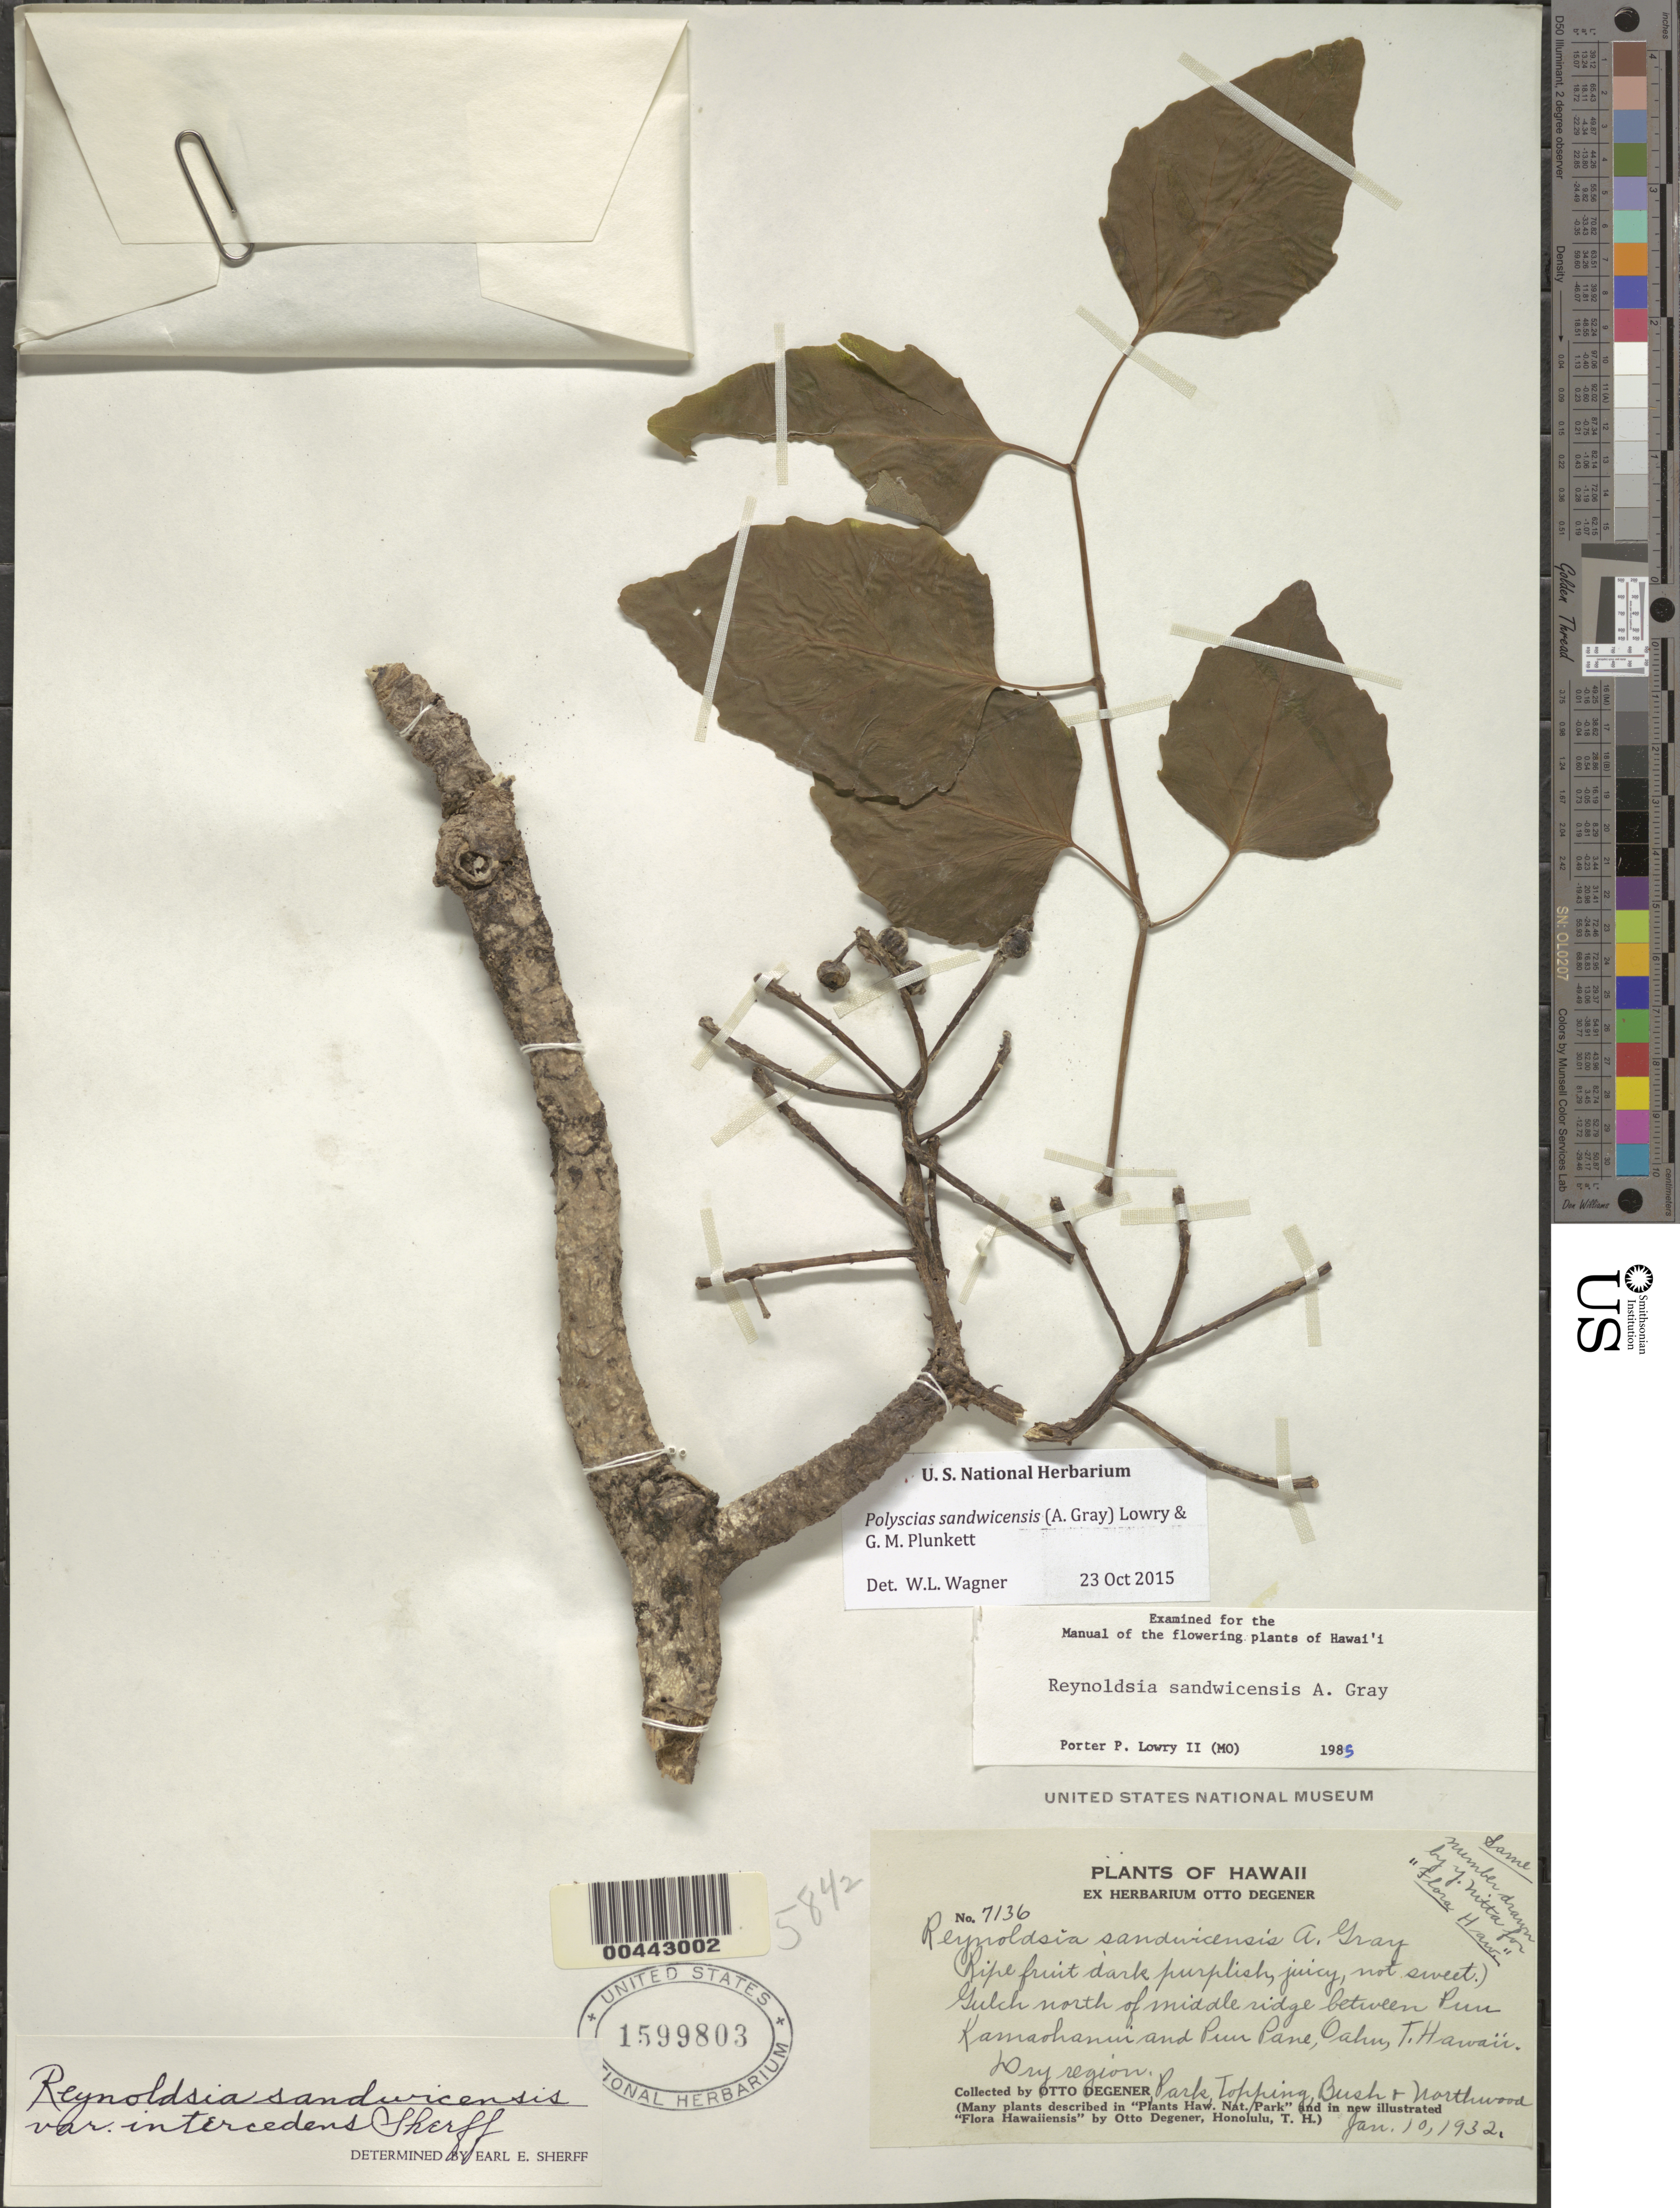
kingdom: Plantae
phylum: Tracheophyta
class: Magnoliopsida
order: Apiales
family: Araliaceae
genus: Polyscias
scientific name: Polyscias sandwicensis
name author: (A. Gray) Lowry & G. M. Plunkett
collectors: O. Degener, Park, D. L. Topping, B. F. Bush & -. Northwood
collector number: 7136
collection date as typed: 10 Jan 1932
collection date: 1932-01-10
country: United States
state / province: Hawaii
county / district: Honolulu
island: Oahu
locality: Gulch N of middle ridge between Puu Kamaohanui and Puu Pane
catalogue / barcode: US 1599803